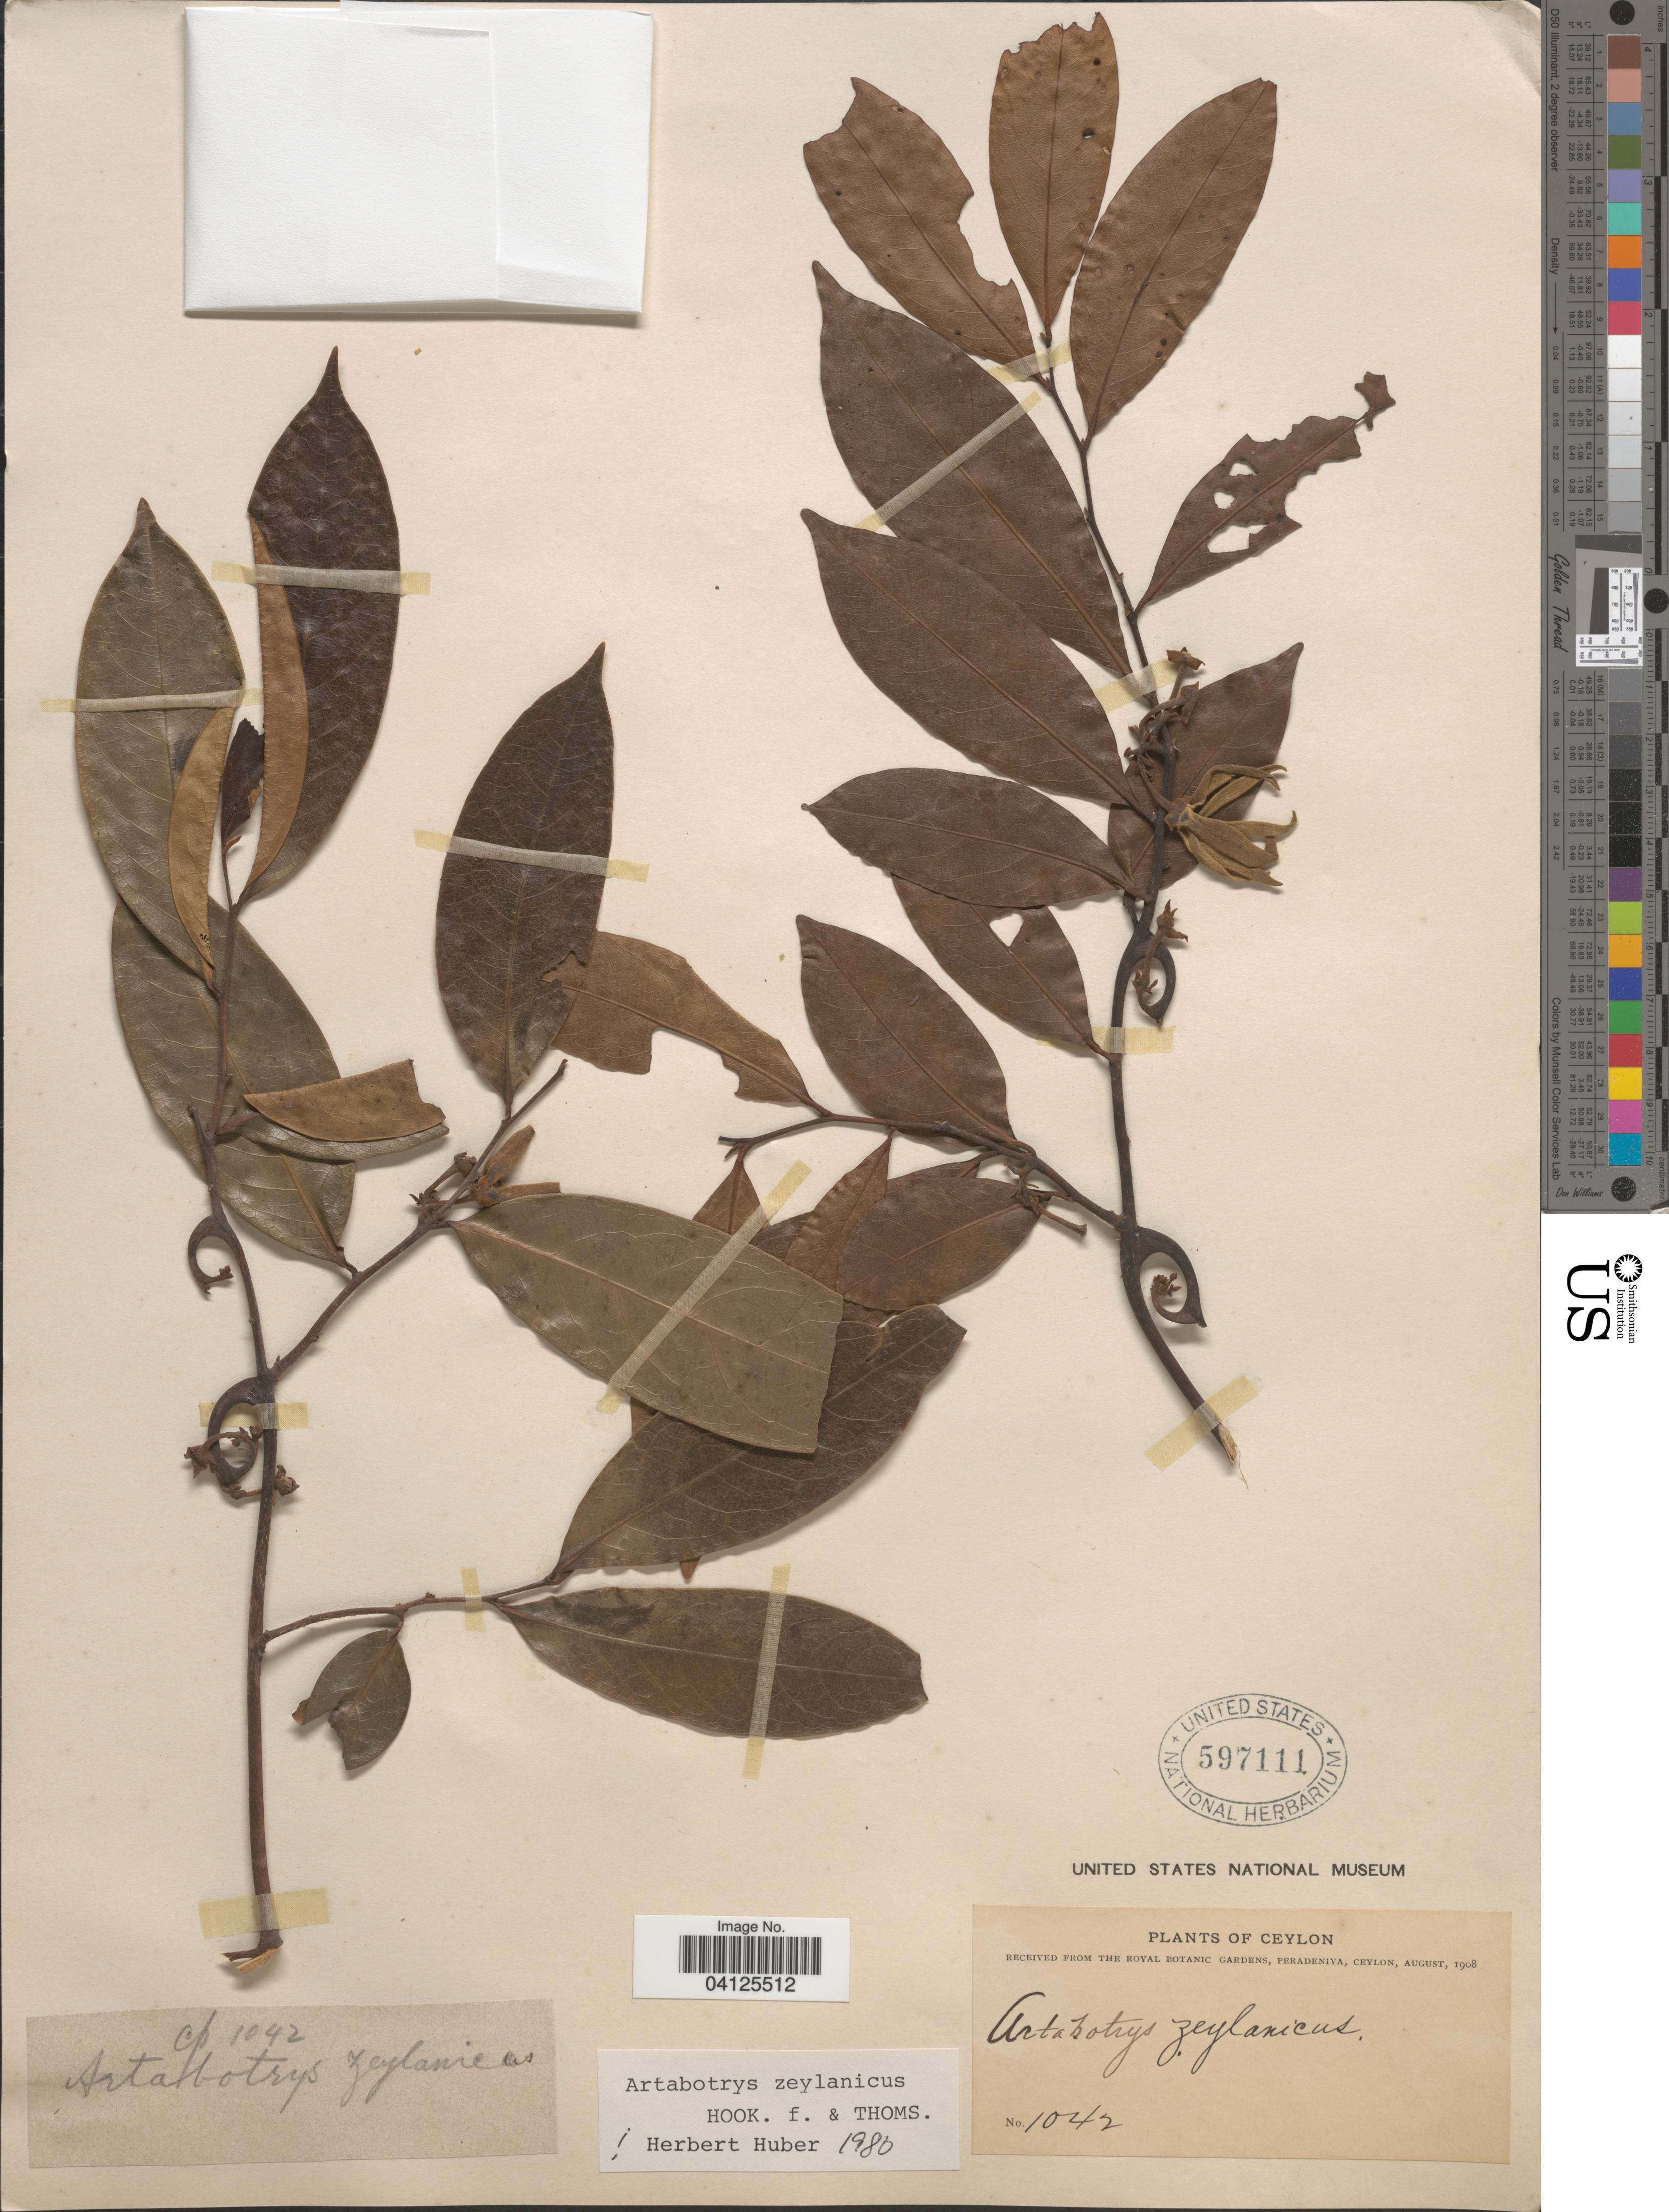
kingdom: Plantae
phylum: Tracheophyta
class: Magnoliopsida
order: Magnoliales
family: Annonaceae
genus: Artabotrys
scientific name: Artabotrys zeylanicus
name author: Hook. f. & Thomson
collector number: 1042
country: Sri Lanka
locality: Ceylon.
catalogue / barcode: US 597111